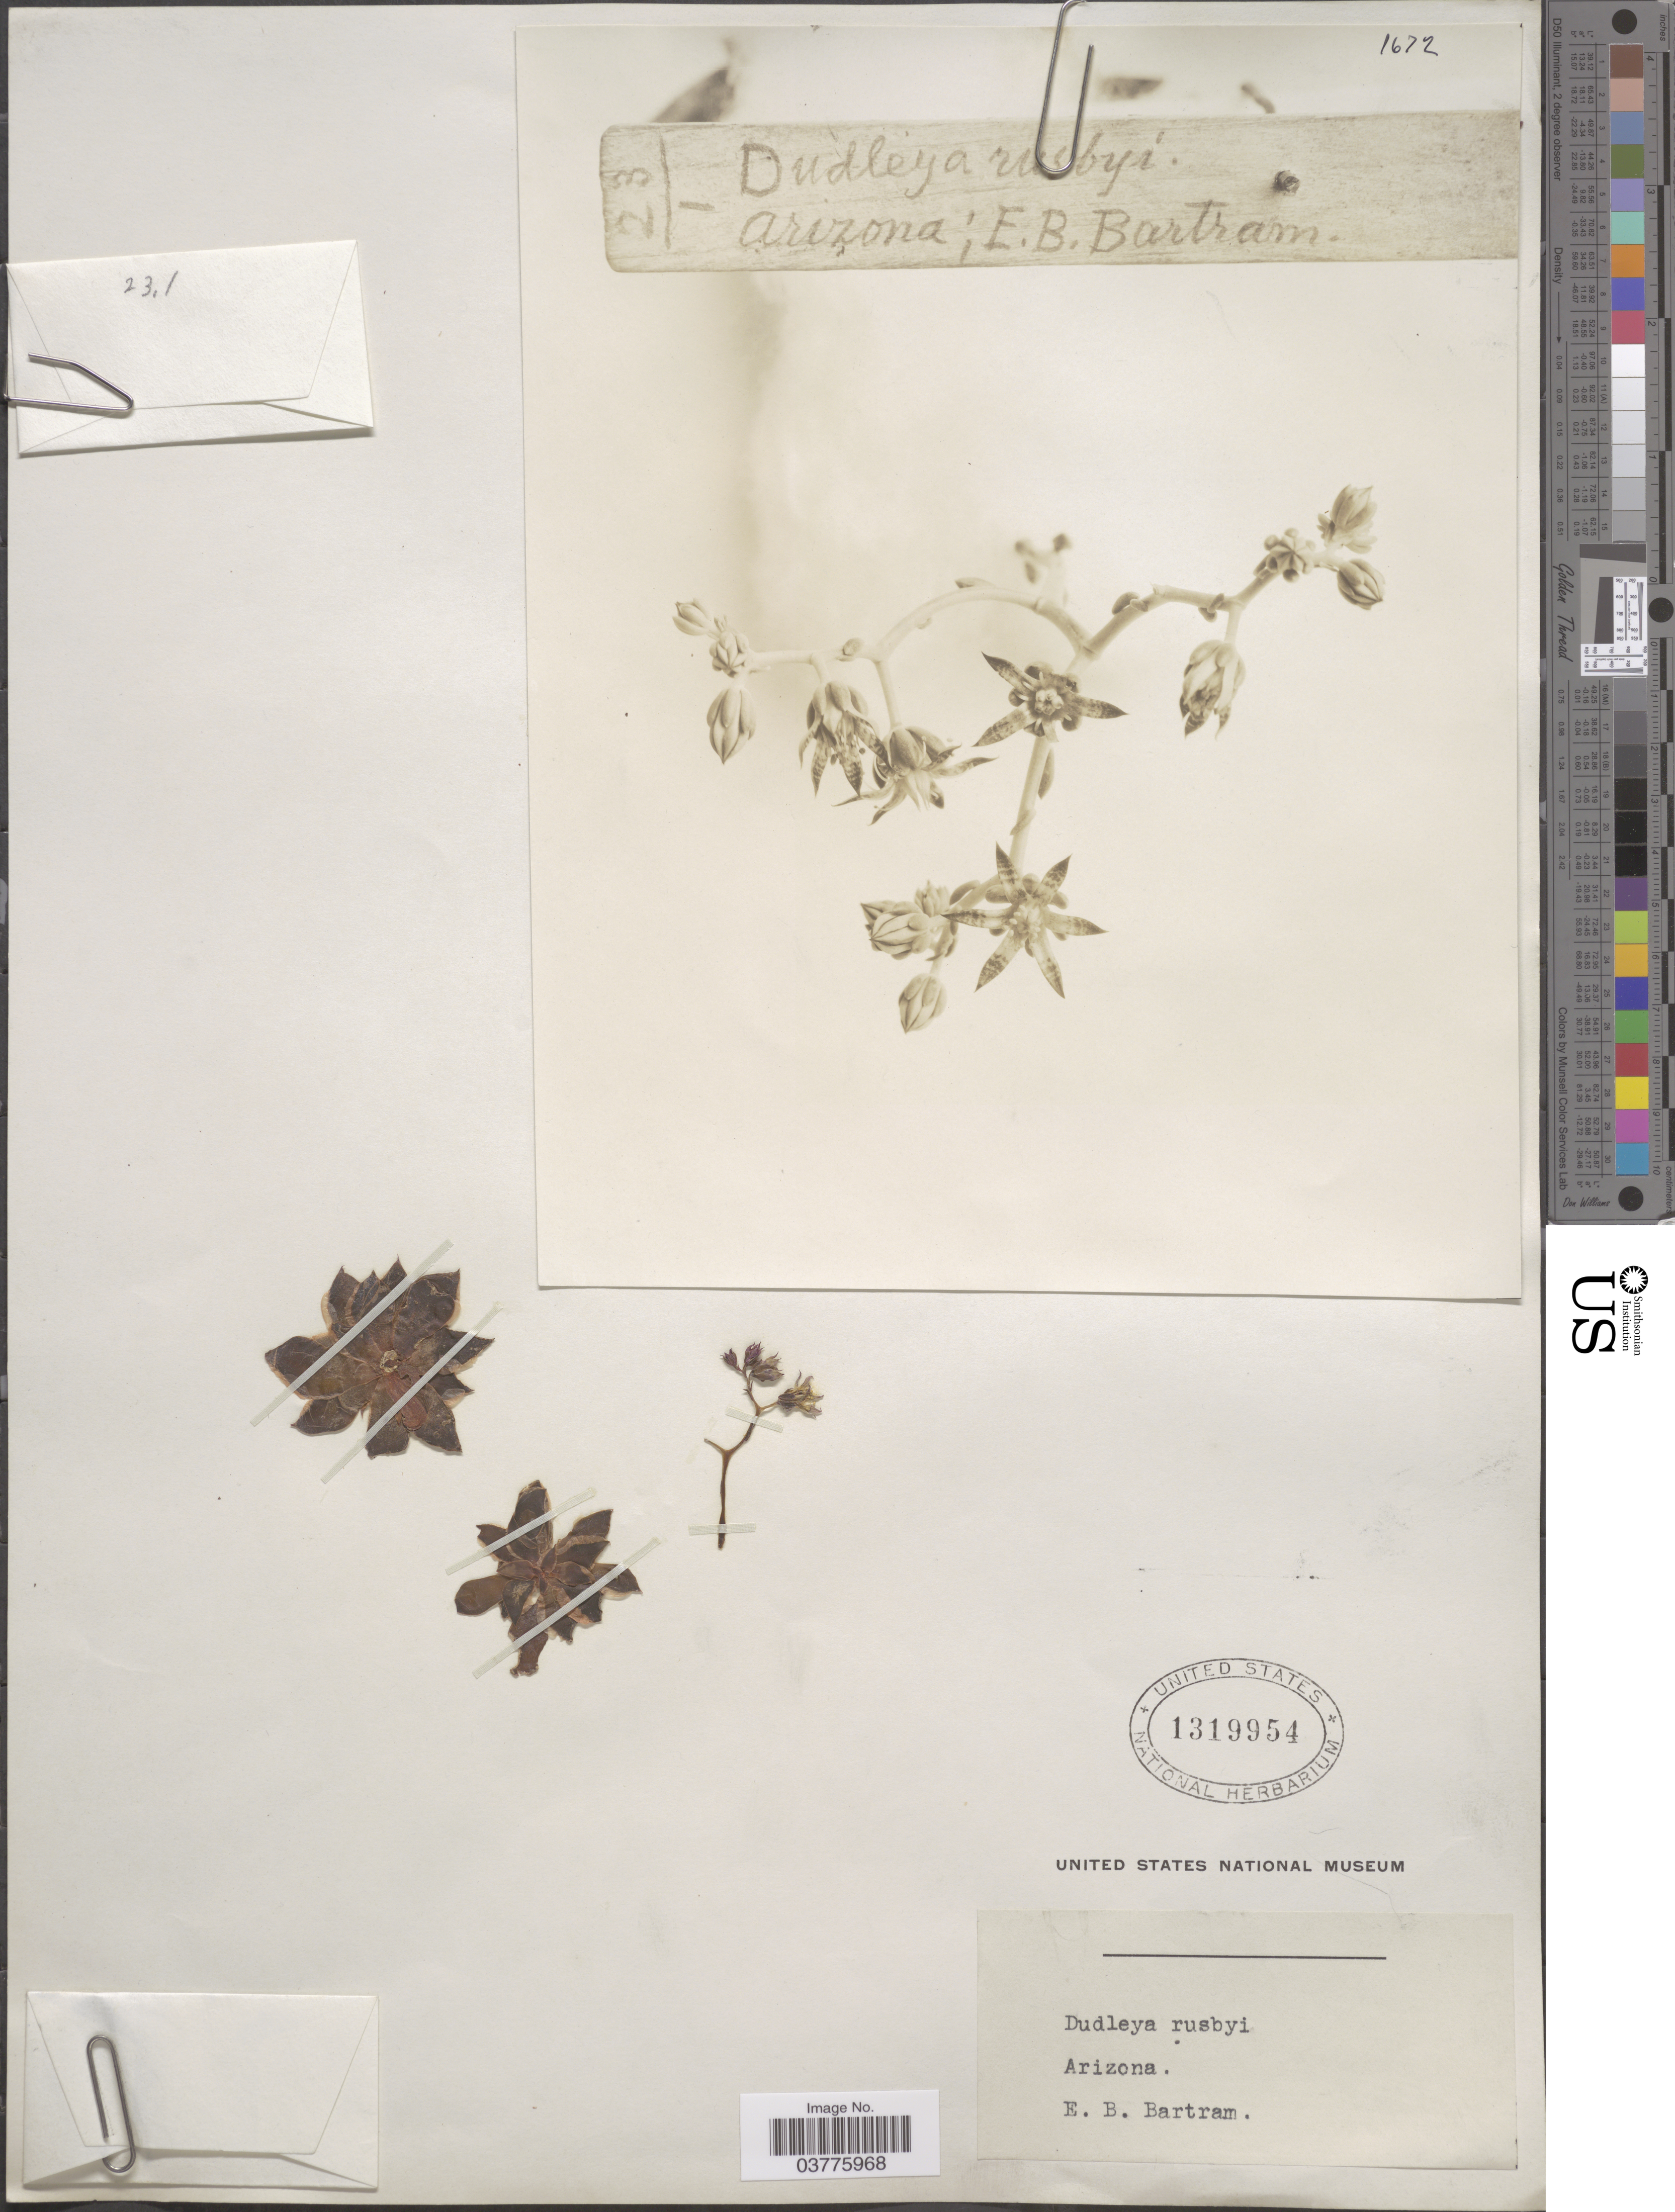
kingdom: Plantae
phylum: Tracheophyta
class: Magnoliopsida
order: Saxifragales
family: Crassulaceae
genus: Graptopetalum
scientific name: Graptopetalum rusbyi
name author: (Greene) Rose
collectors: E. B. Bartram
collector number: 23/1*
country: United States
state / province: Arizona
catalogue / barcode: US 1319954